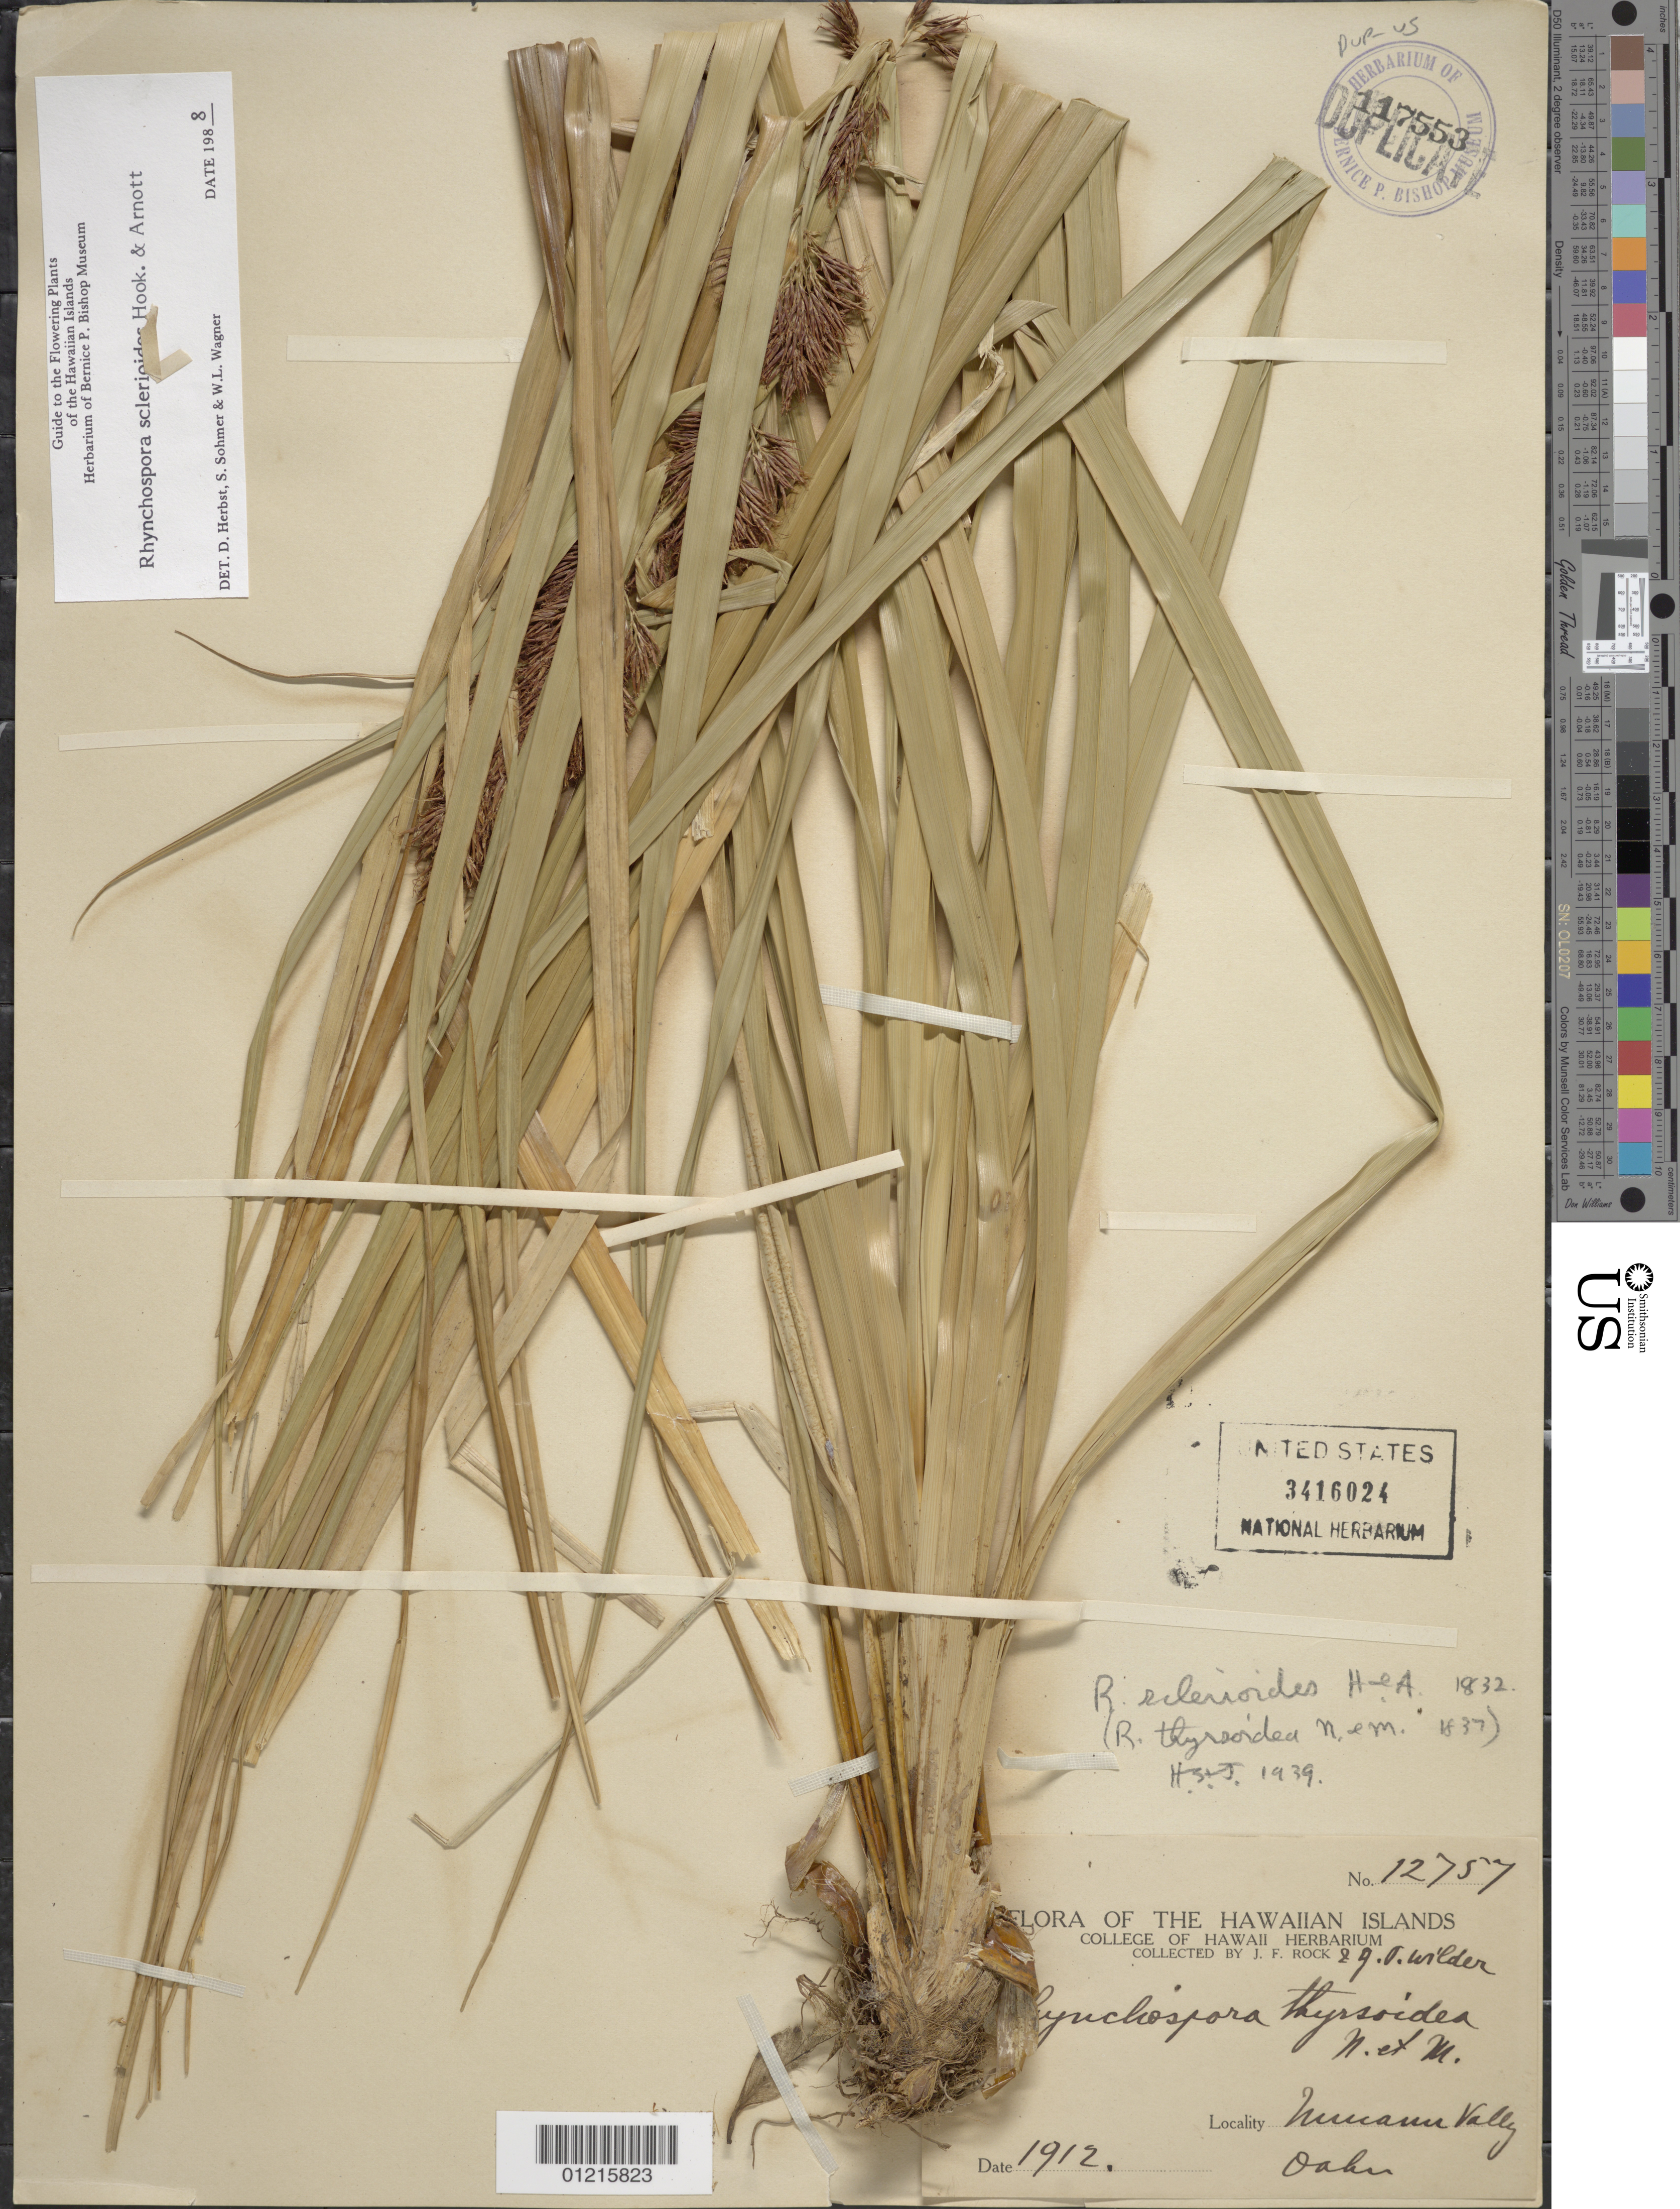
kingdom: Plantae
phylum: Tracheophyta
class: Liliopsida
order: Poales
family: Cyperaceae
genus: Rhynchospora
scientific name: Rhynchospora sclerioides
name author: Hook. & Arn.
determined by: Herbst, D. R.; Sohmer, S. H.; Wagner, W. L.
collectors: J. F. Rock & G. Wilder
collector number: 12757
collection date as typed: ---1912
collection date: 1912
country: United States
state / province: Hawaii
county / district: Honolulu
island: Oahu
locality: Nuuanu Valley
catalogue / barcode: US 3416024